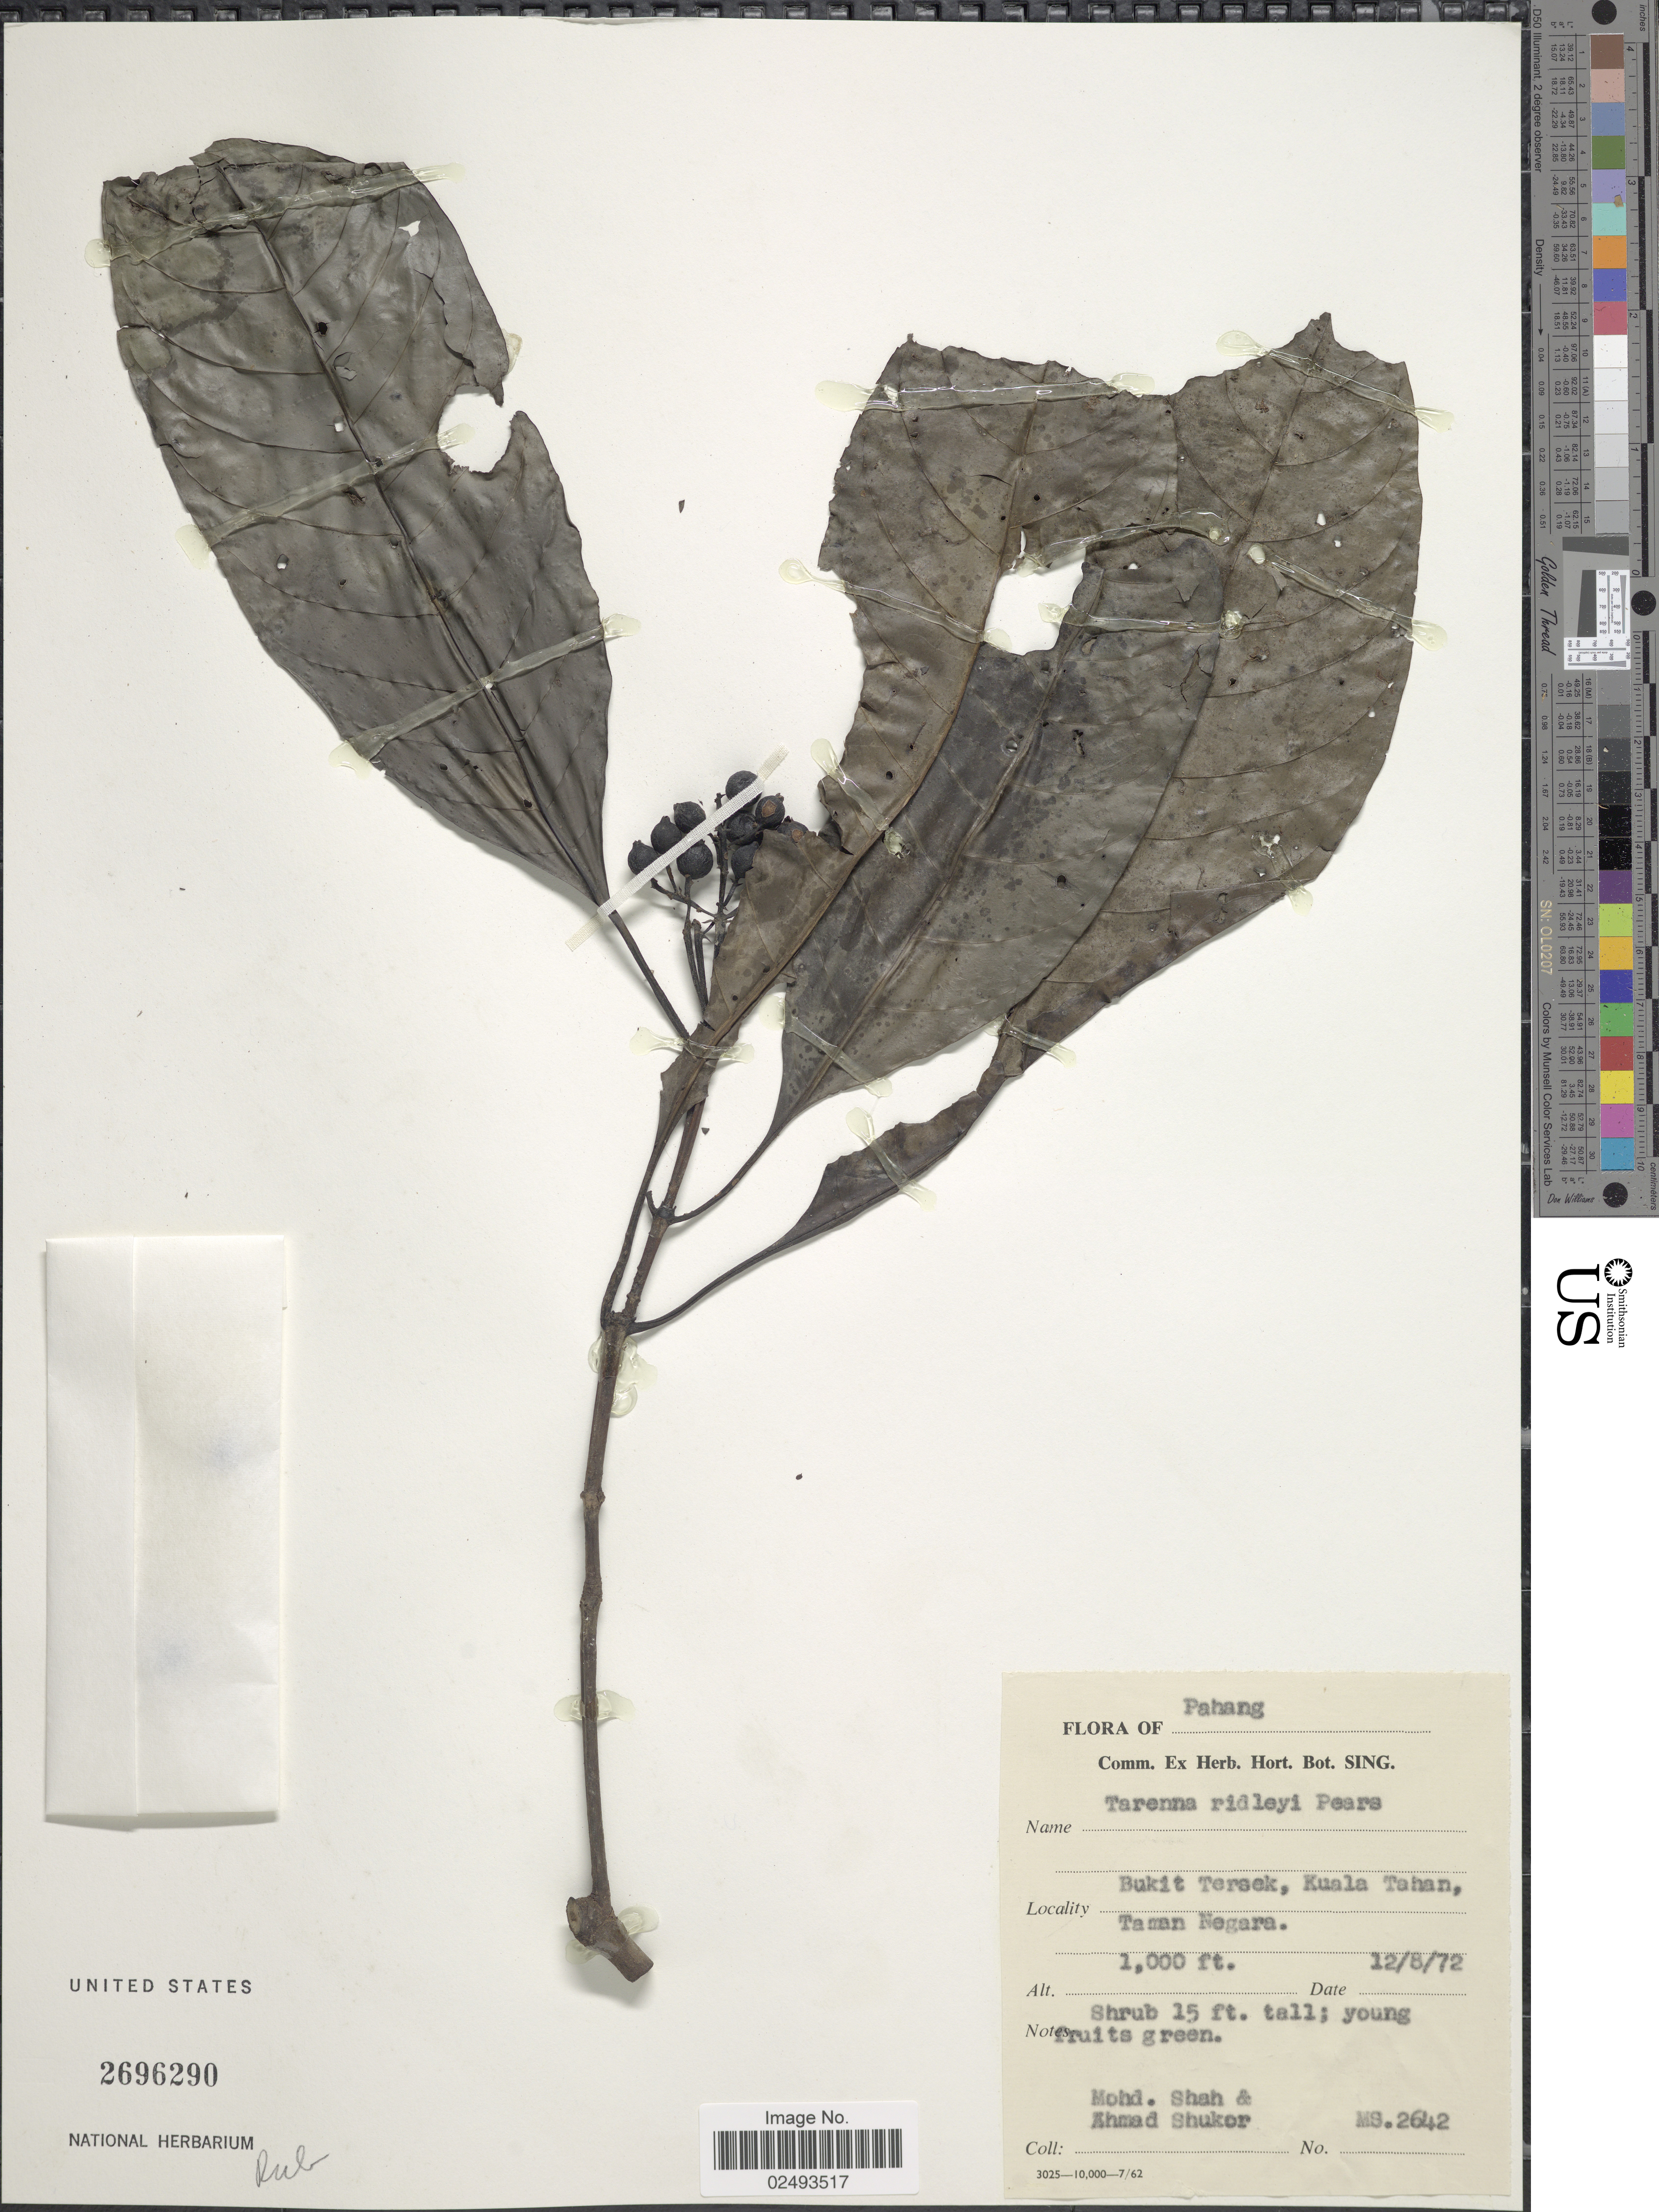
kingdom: Plantae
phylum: Tracheophyta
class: Magnoliopsida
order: Gentianales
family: Rubiaceae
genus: Tarenna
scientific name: Tarenna ridleyi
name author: (H. Pearson ex King & Gamble) Ridl.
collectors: M. Shah & A. Shukor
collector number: MS2642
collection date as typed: Transcribed d/m/y: 12/8/72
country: Malaysia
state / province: Pahang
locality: Bukit Tersek, Kuala Tahan, Taman Negara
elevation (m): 305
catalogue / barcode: US 2696290